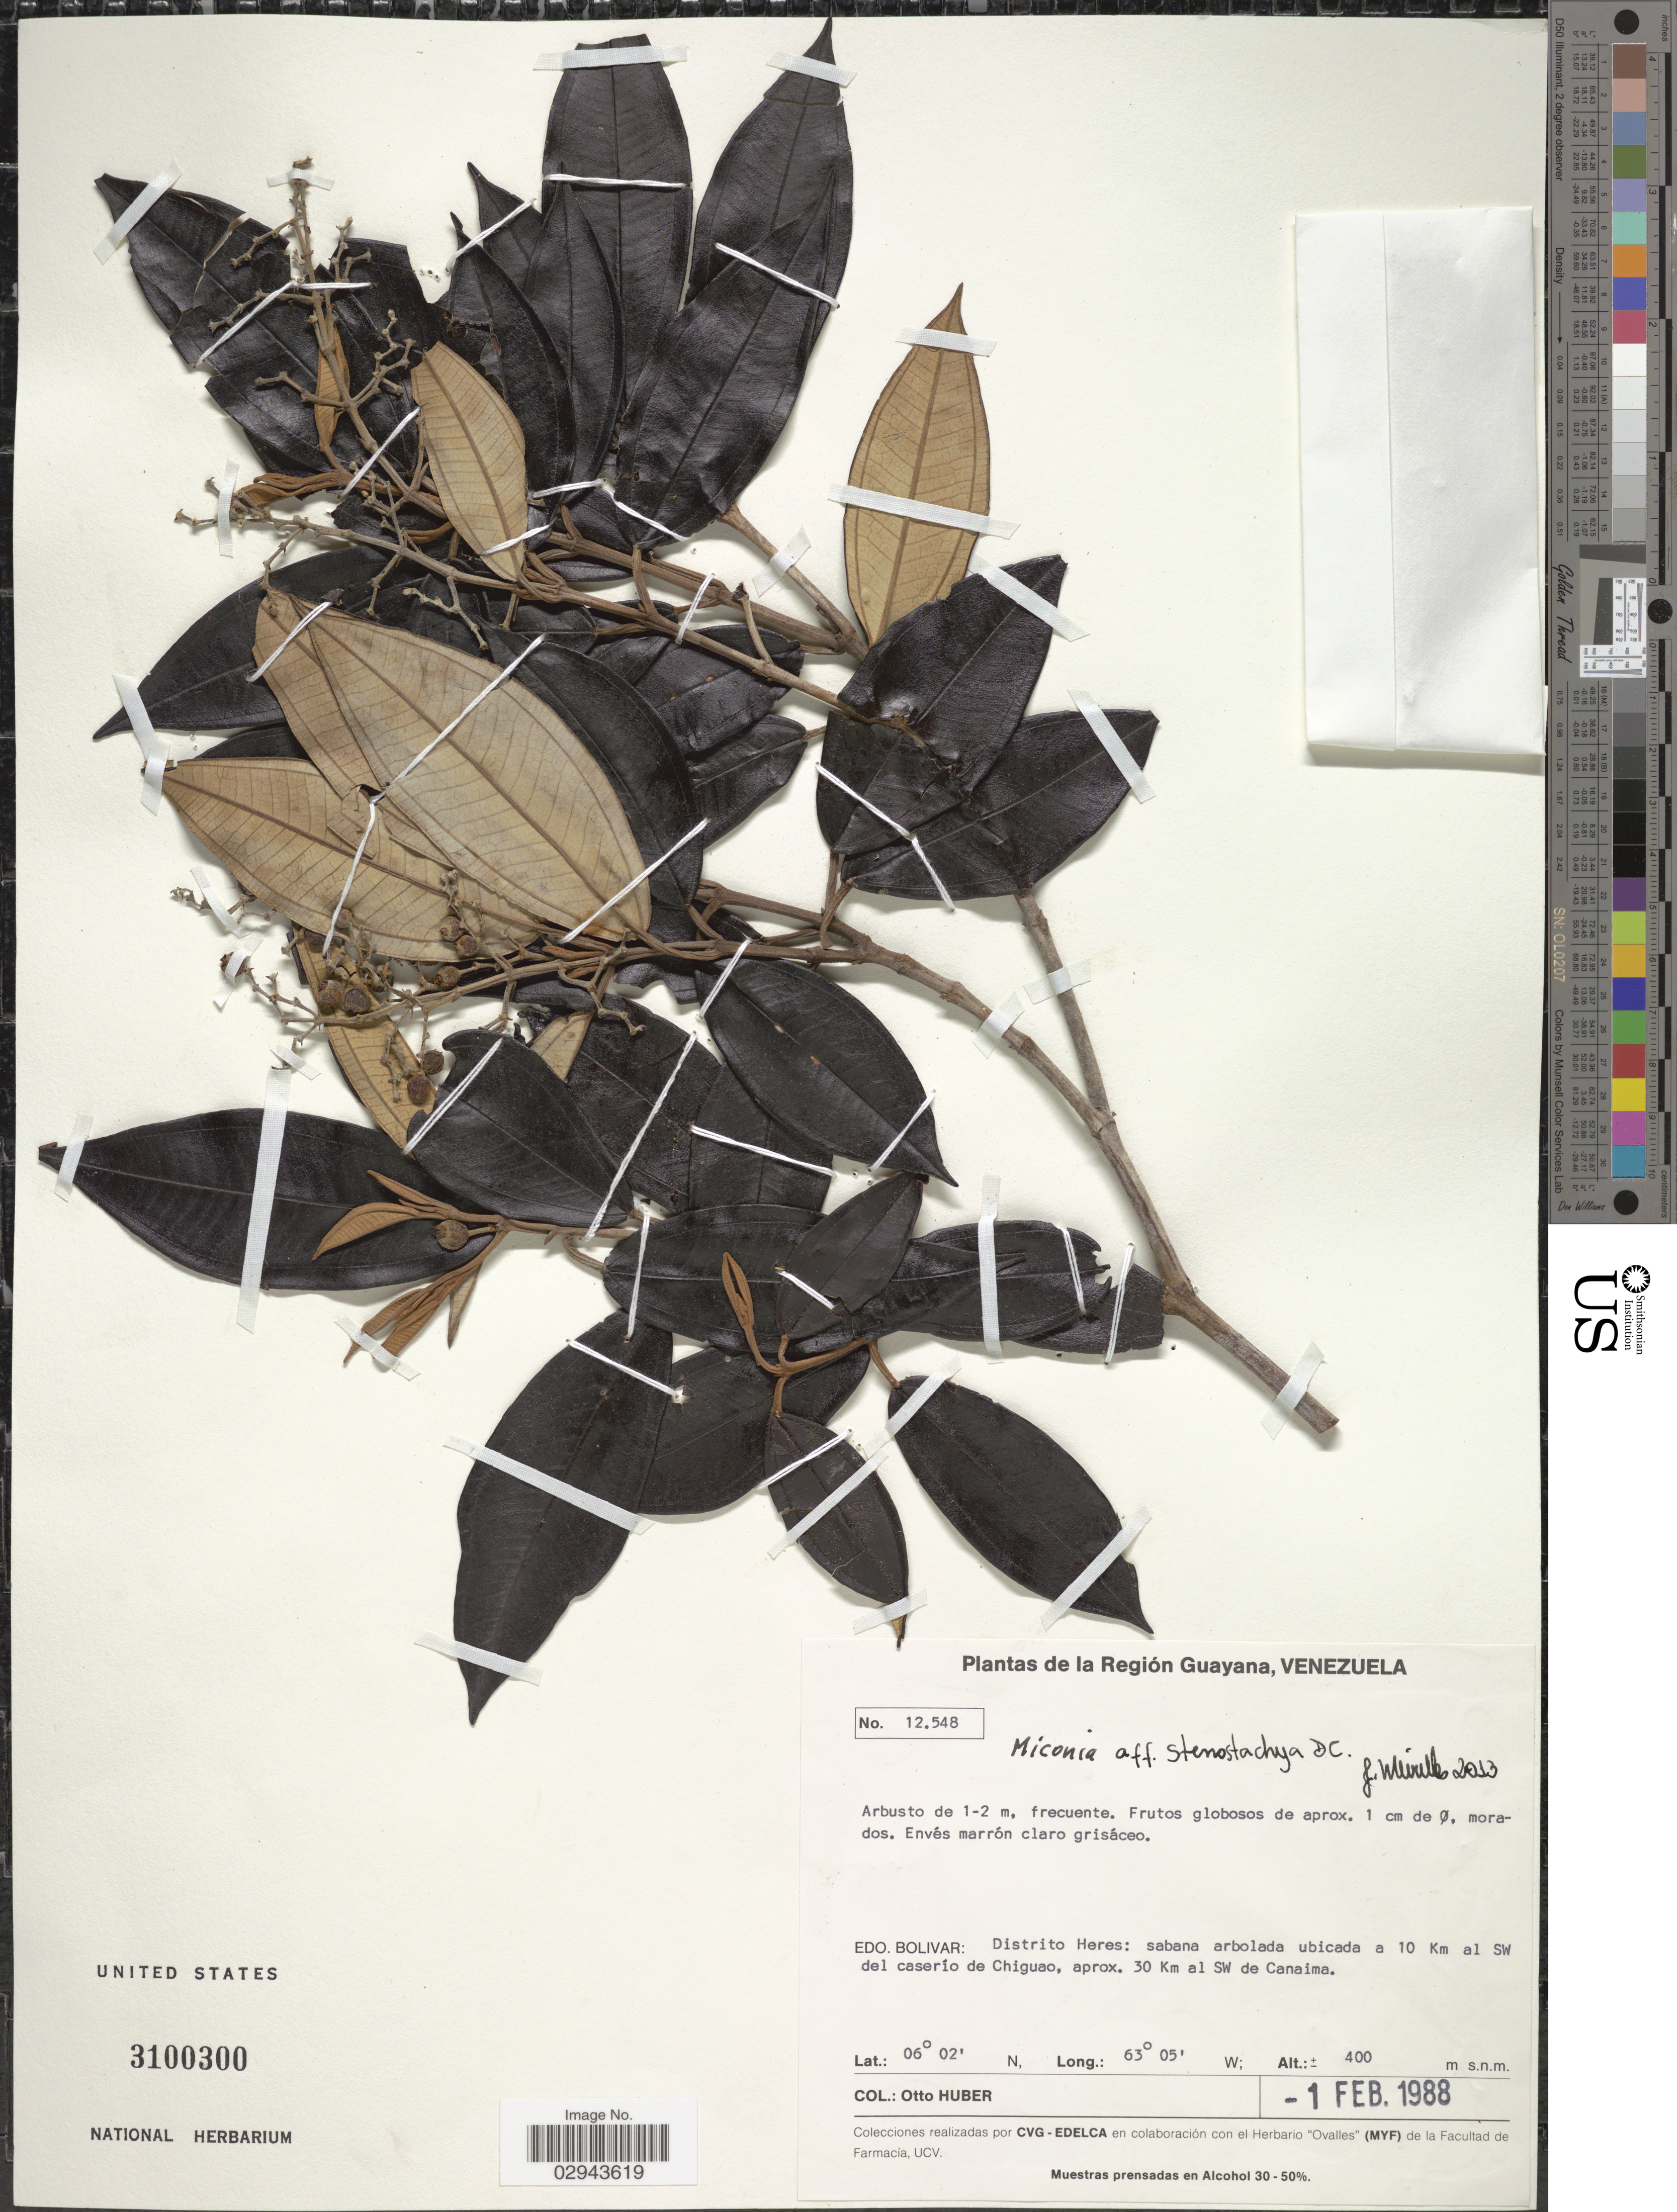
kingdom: Plantae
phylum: Tracheophyta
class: Magnoliopsida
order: Myrtales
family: Melastomataceae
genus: Miconia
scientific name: Miconia stenostachya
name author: DC.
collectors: O. Huber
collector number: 12548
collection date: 1988-12-01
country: Venezuela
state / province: Bolivar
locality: Región Guayana. Distrito Heres: 10 Km al SW del caserío de Chiguao, aprox. 30 Km al SW de Canaima.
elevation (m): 400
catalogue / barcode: US 3100300